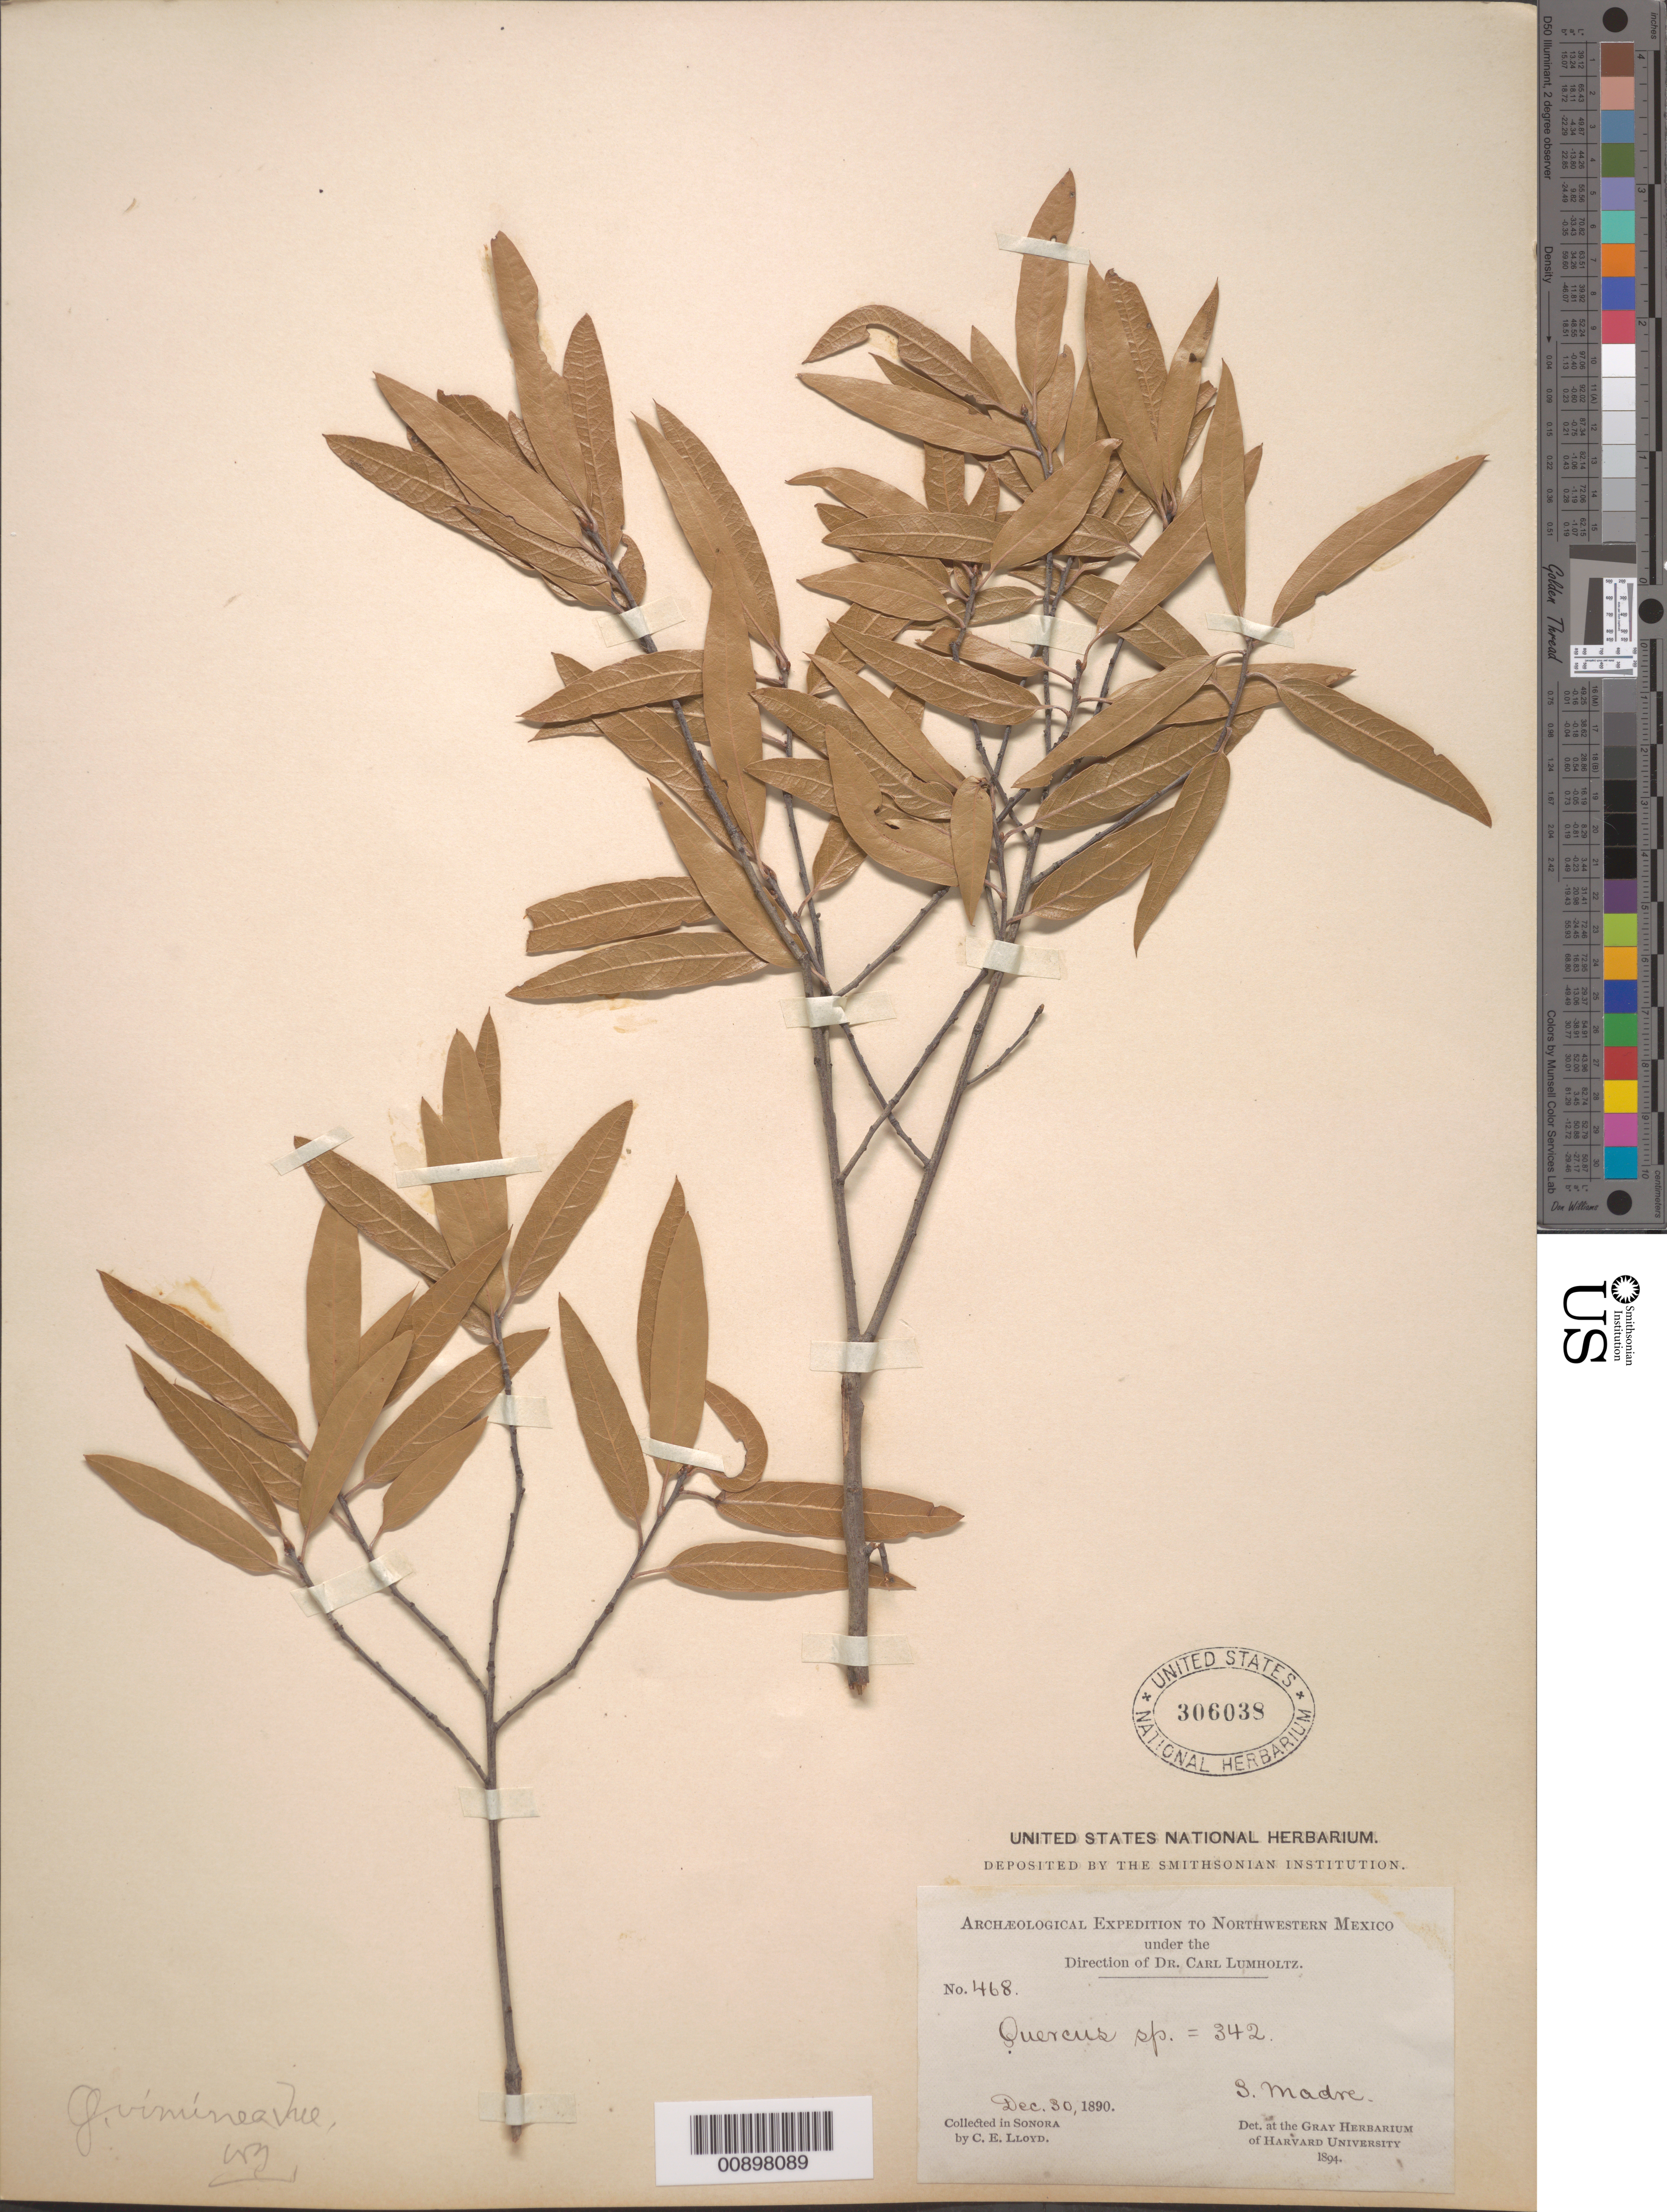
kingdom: Plantae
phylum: Tracheophyta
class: Magnoliopsida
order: Fagales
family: Fagaceae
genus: Quercus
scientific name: Quercus viminea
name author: Trel.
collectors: Lloyd, C. E.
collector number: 468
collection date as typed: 30 Dec 1890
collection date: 1890-12-30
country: Mexico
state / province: Sonora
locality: Sierra Madre, Sonora.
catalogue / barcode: US 306038